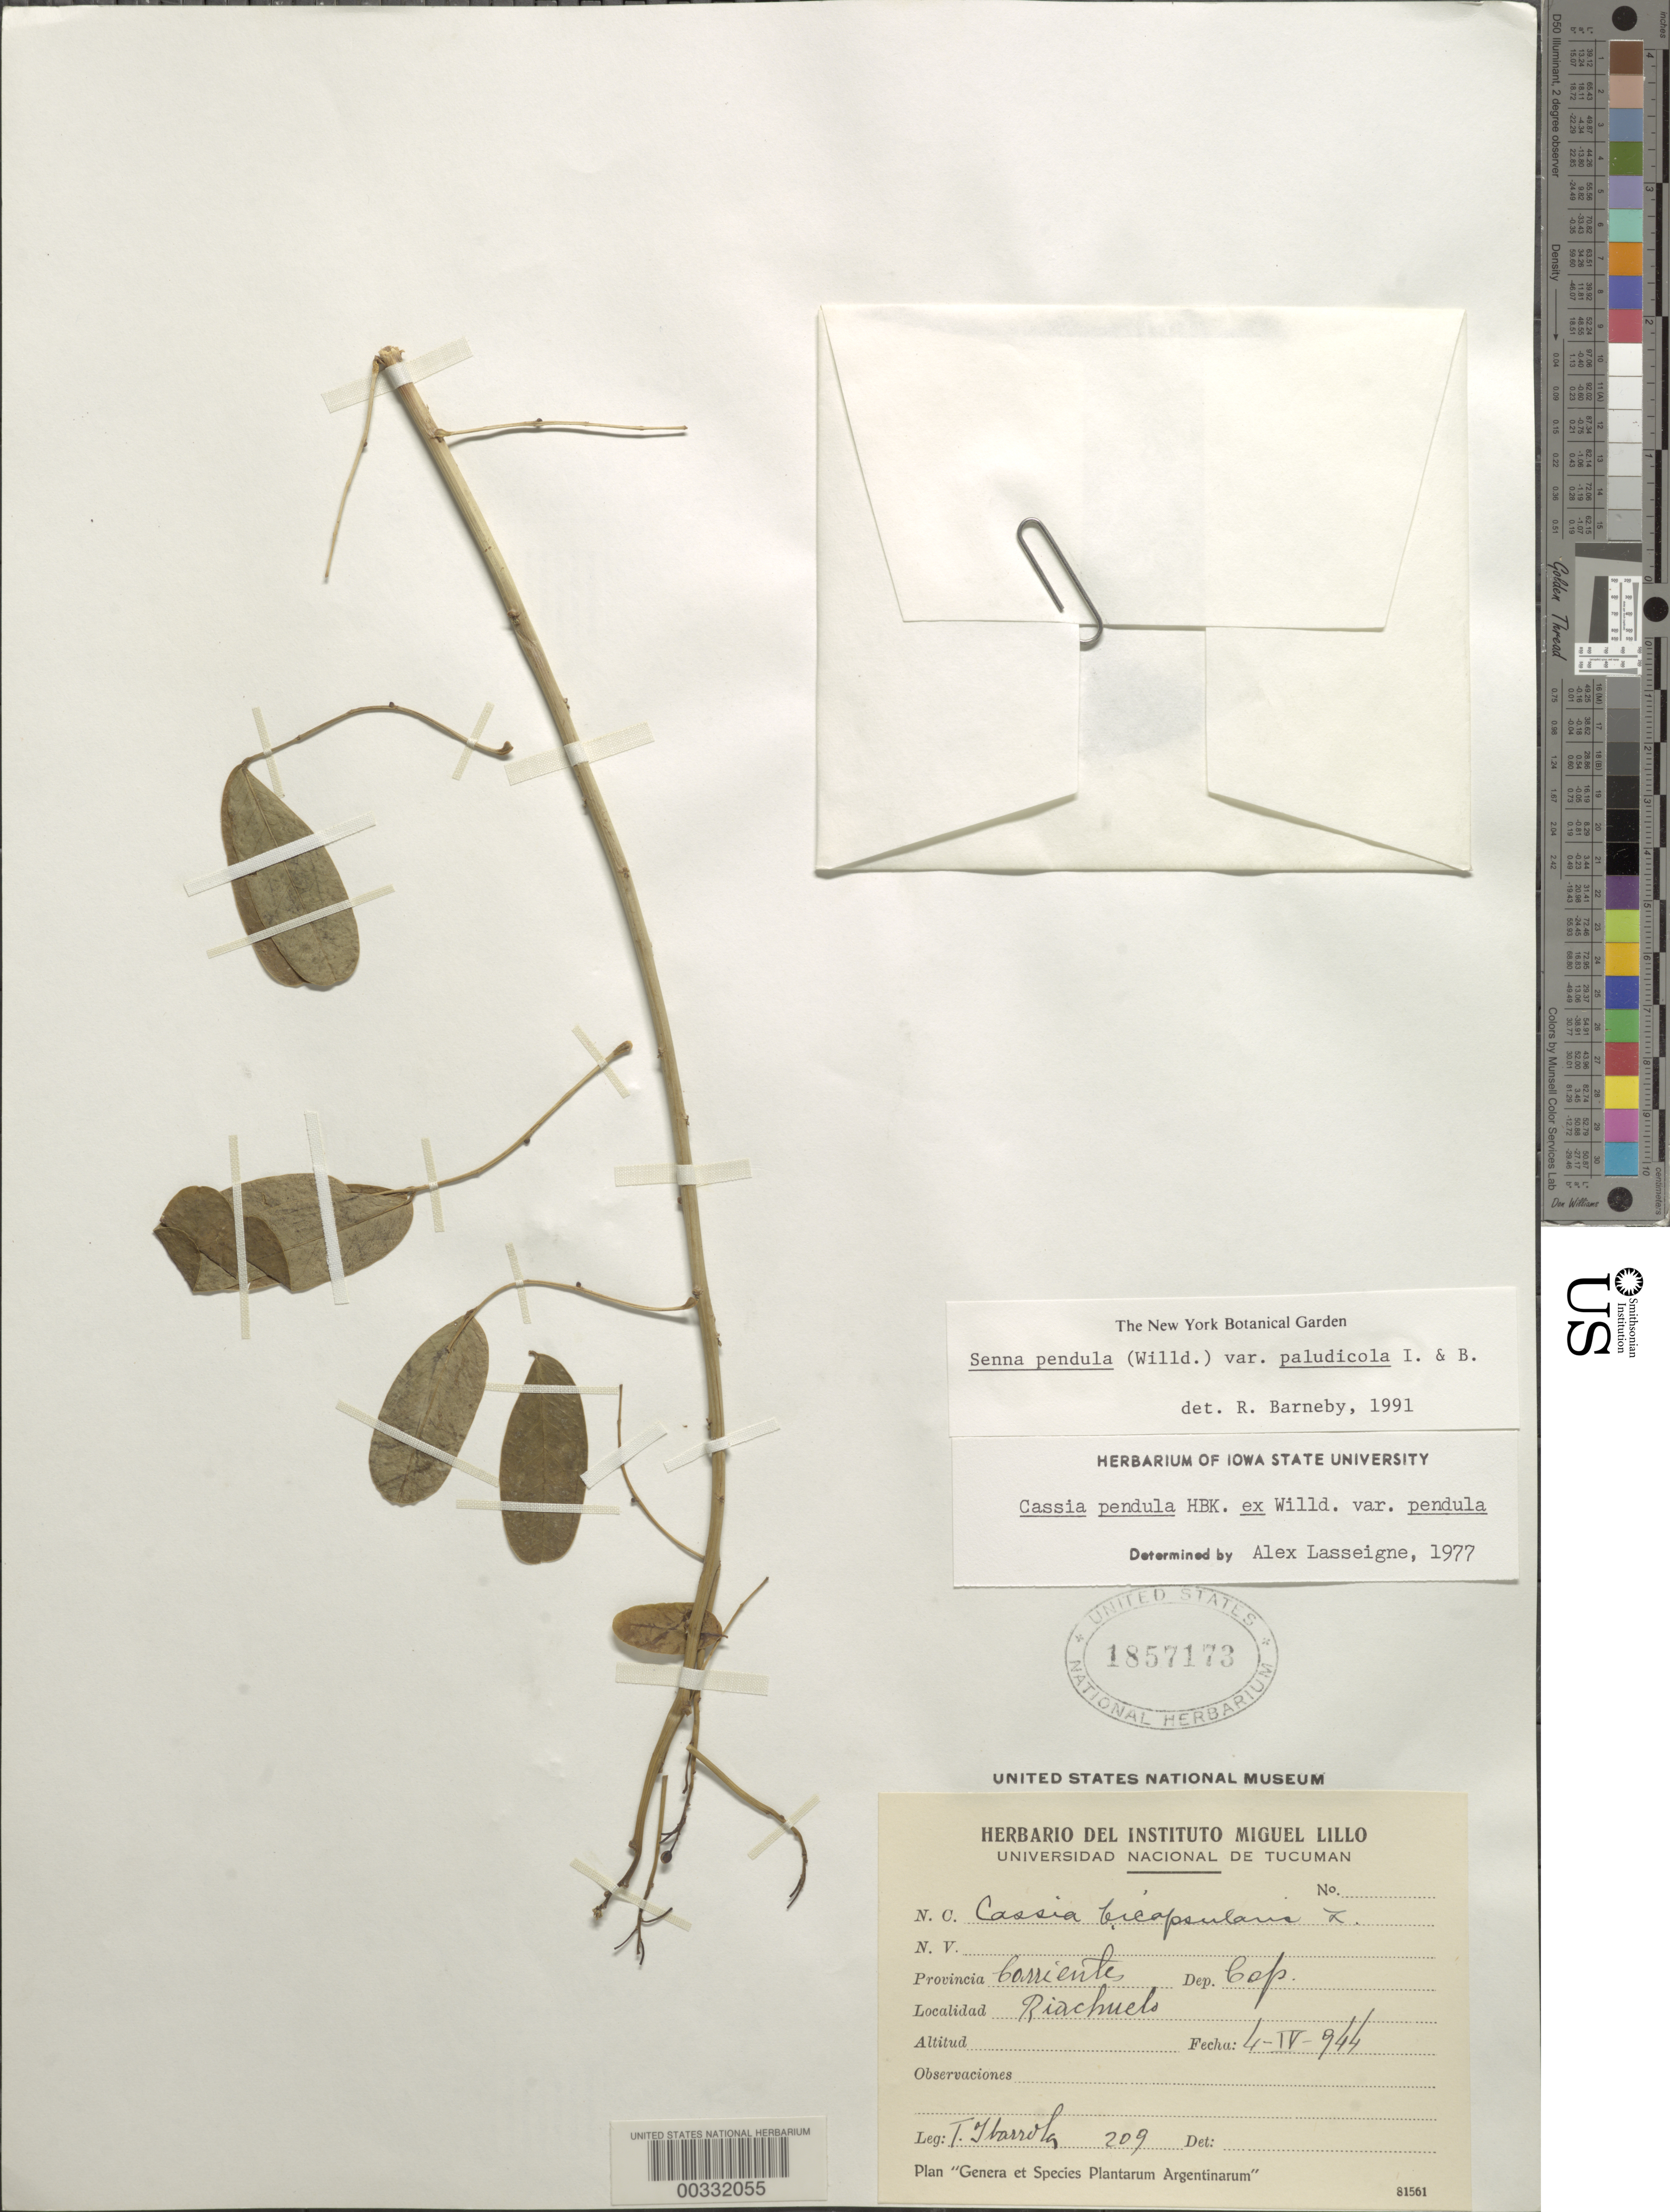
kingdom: Plantae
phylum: Tracheophyta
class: Magnoliopsida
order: Fabales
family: Fabaceae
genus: Senna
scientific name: Senna pendula var. paludicola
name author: H.S. Irwin & Barneby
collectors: T. Ibarrola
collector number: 209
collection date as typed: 04 Apr 1944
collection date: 1944-04-04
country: Argentina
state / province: Corrientes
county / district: Capital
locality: Rio Chuelo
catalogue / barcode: US 1857173